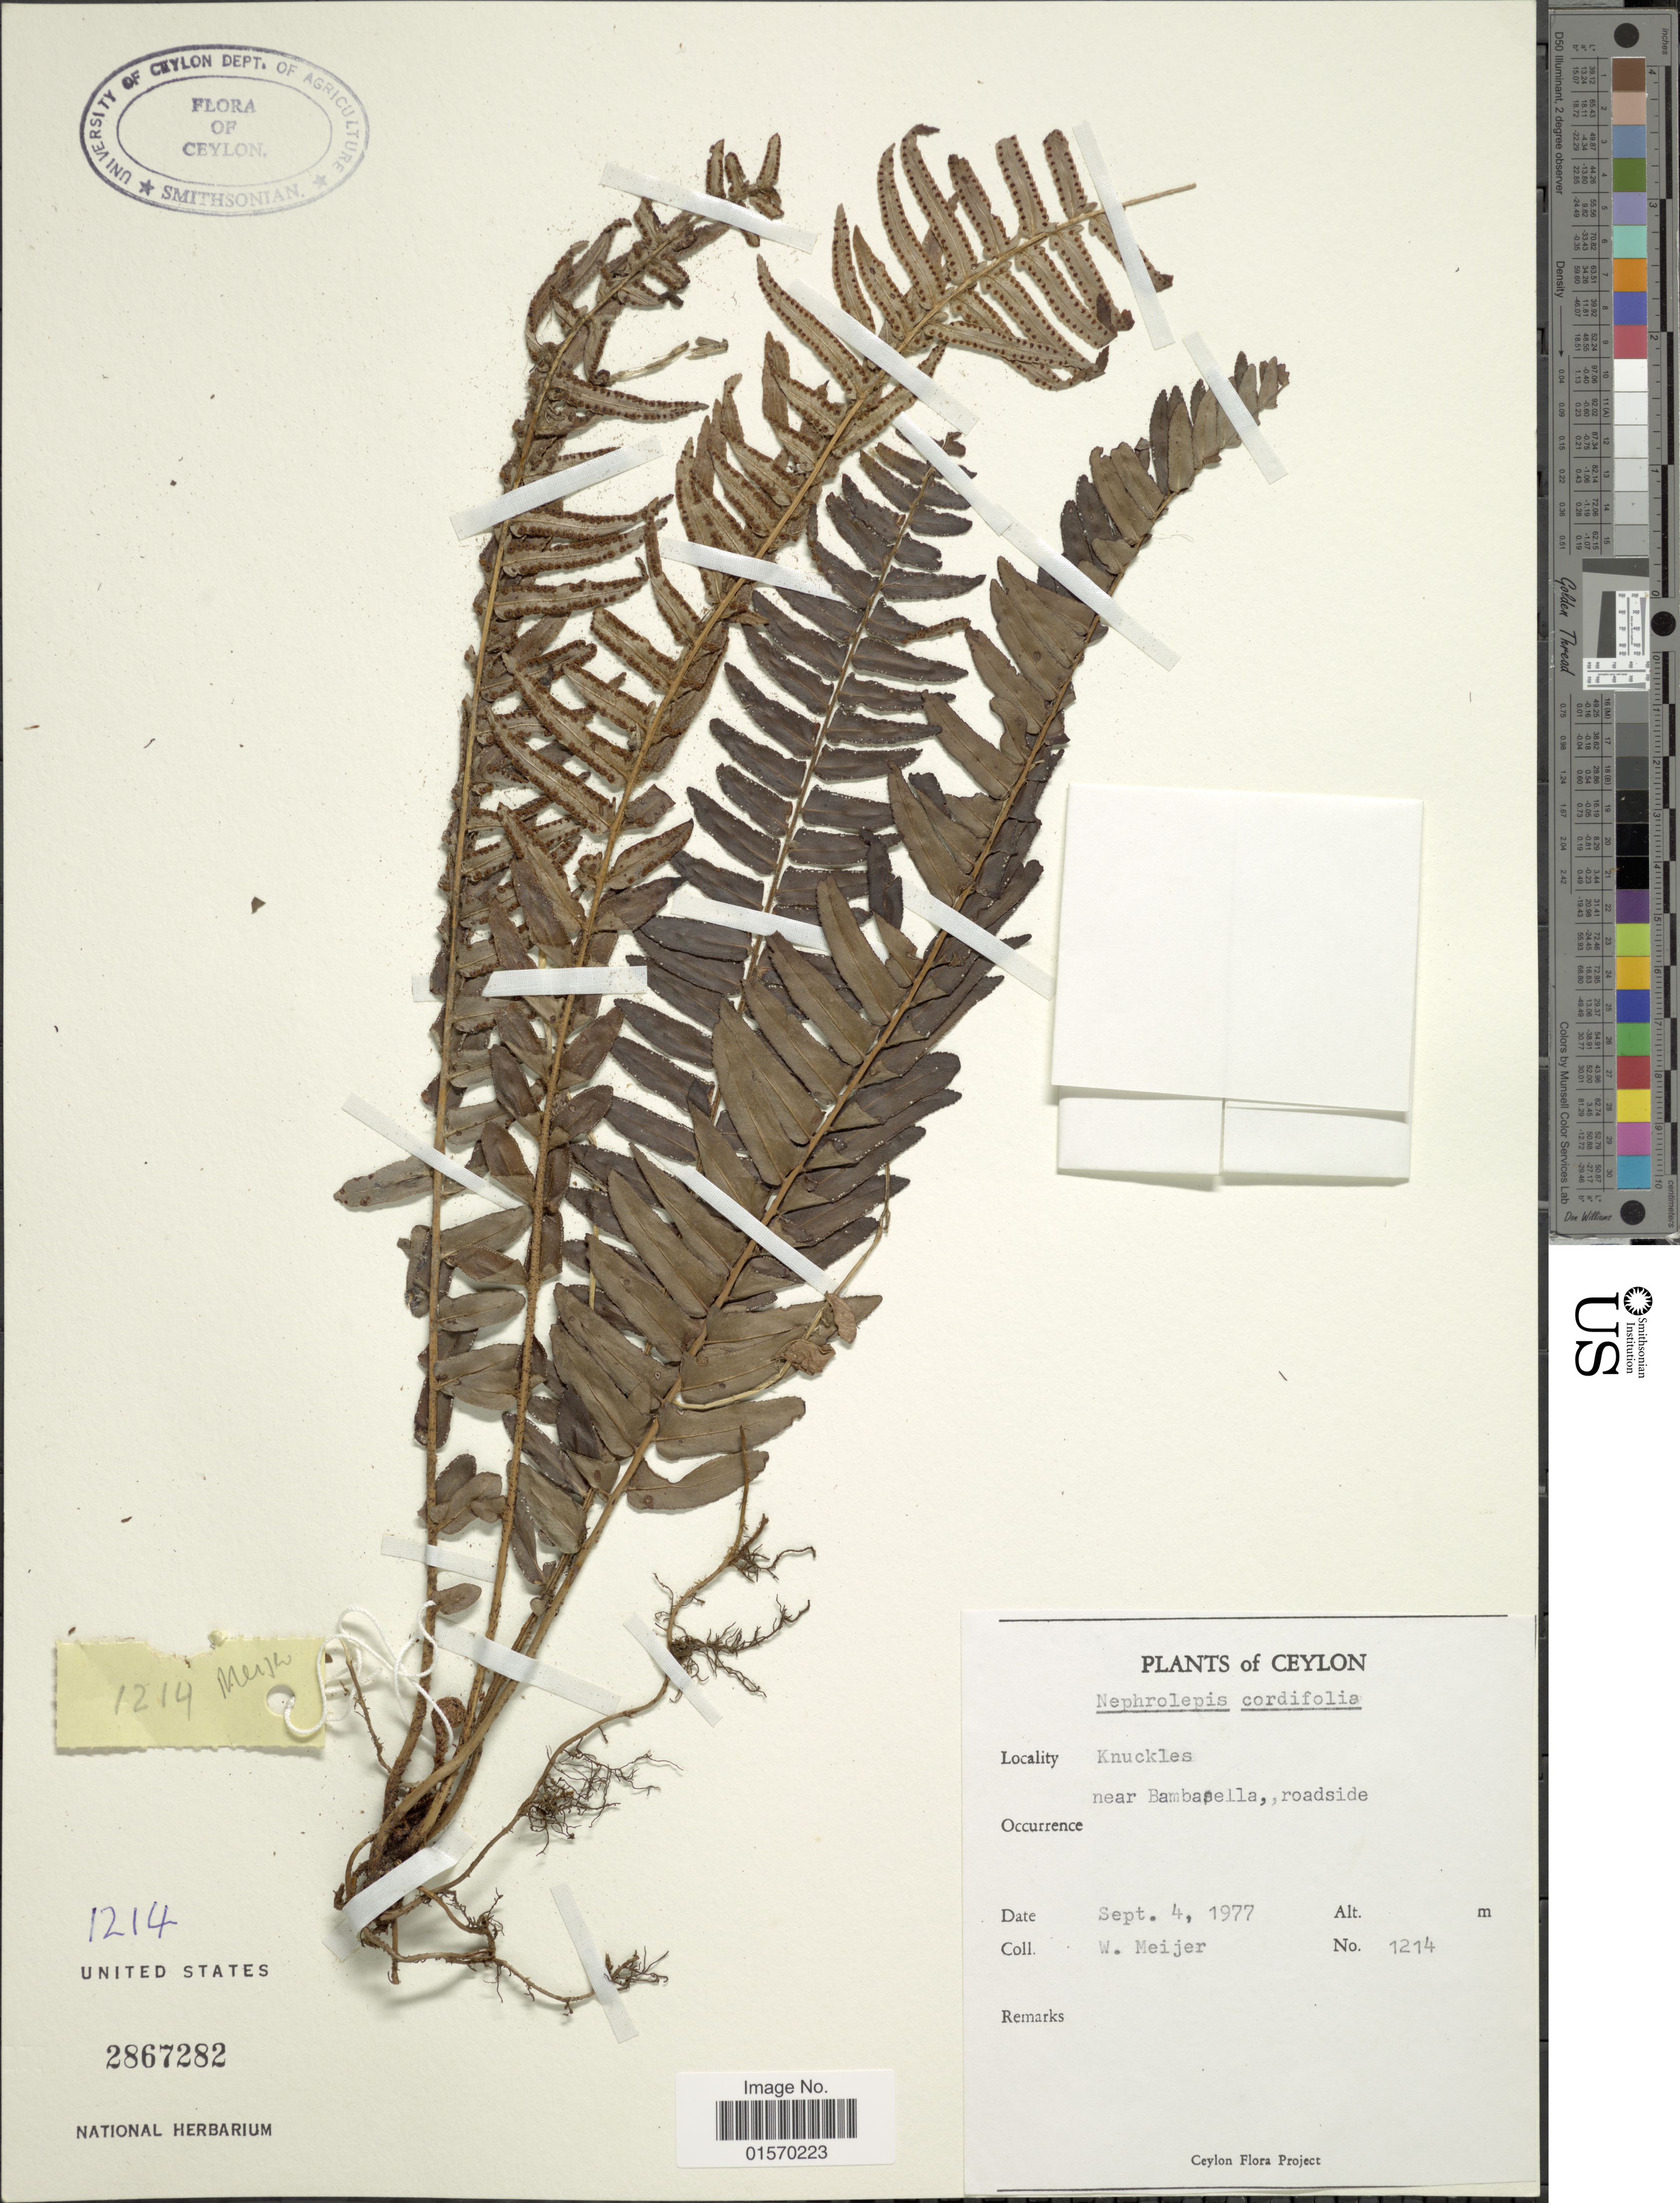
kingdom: Plantae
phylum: Tracheophyta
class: Polypodiopsida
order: Polypodiales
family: Nephrolepidaceae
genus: Nephrolepis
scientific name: Nephrolepis cordifolia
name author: (L.) C. Presl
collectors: W. Meijer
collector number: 1214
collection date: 1977-09-04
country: Sri Lanka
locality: Knuckles. Near Bambasella, roadside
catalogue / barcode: US 2867282